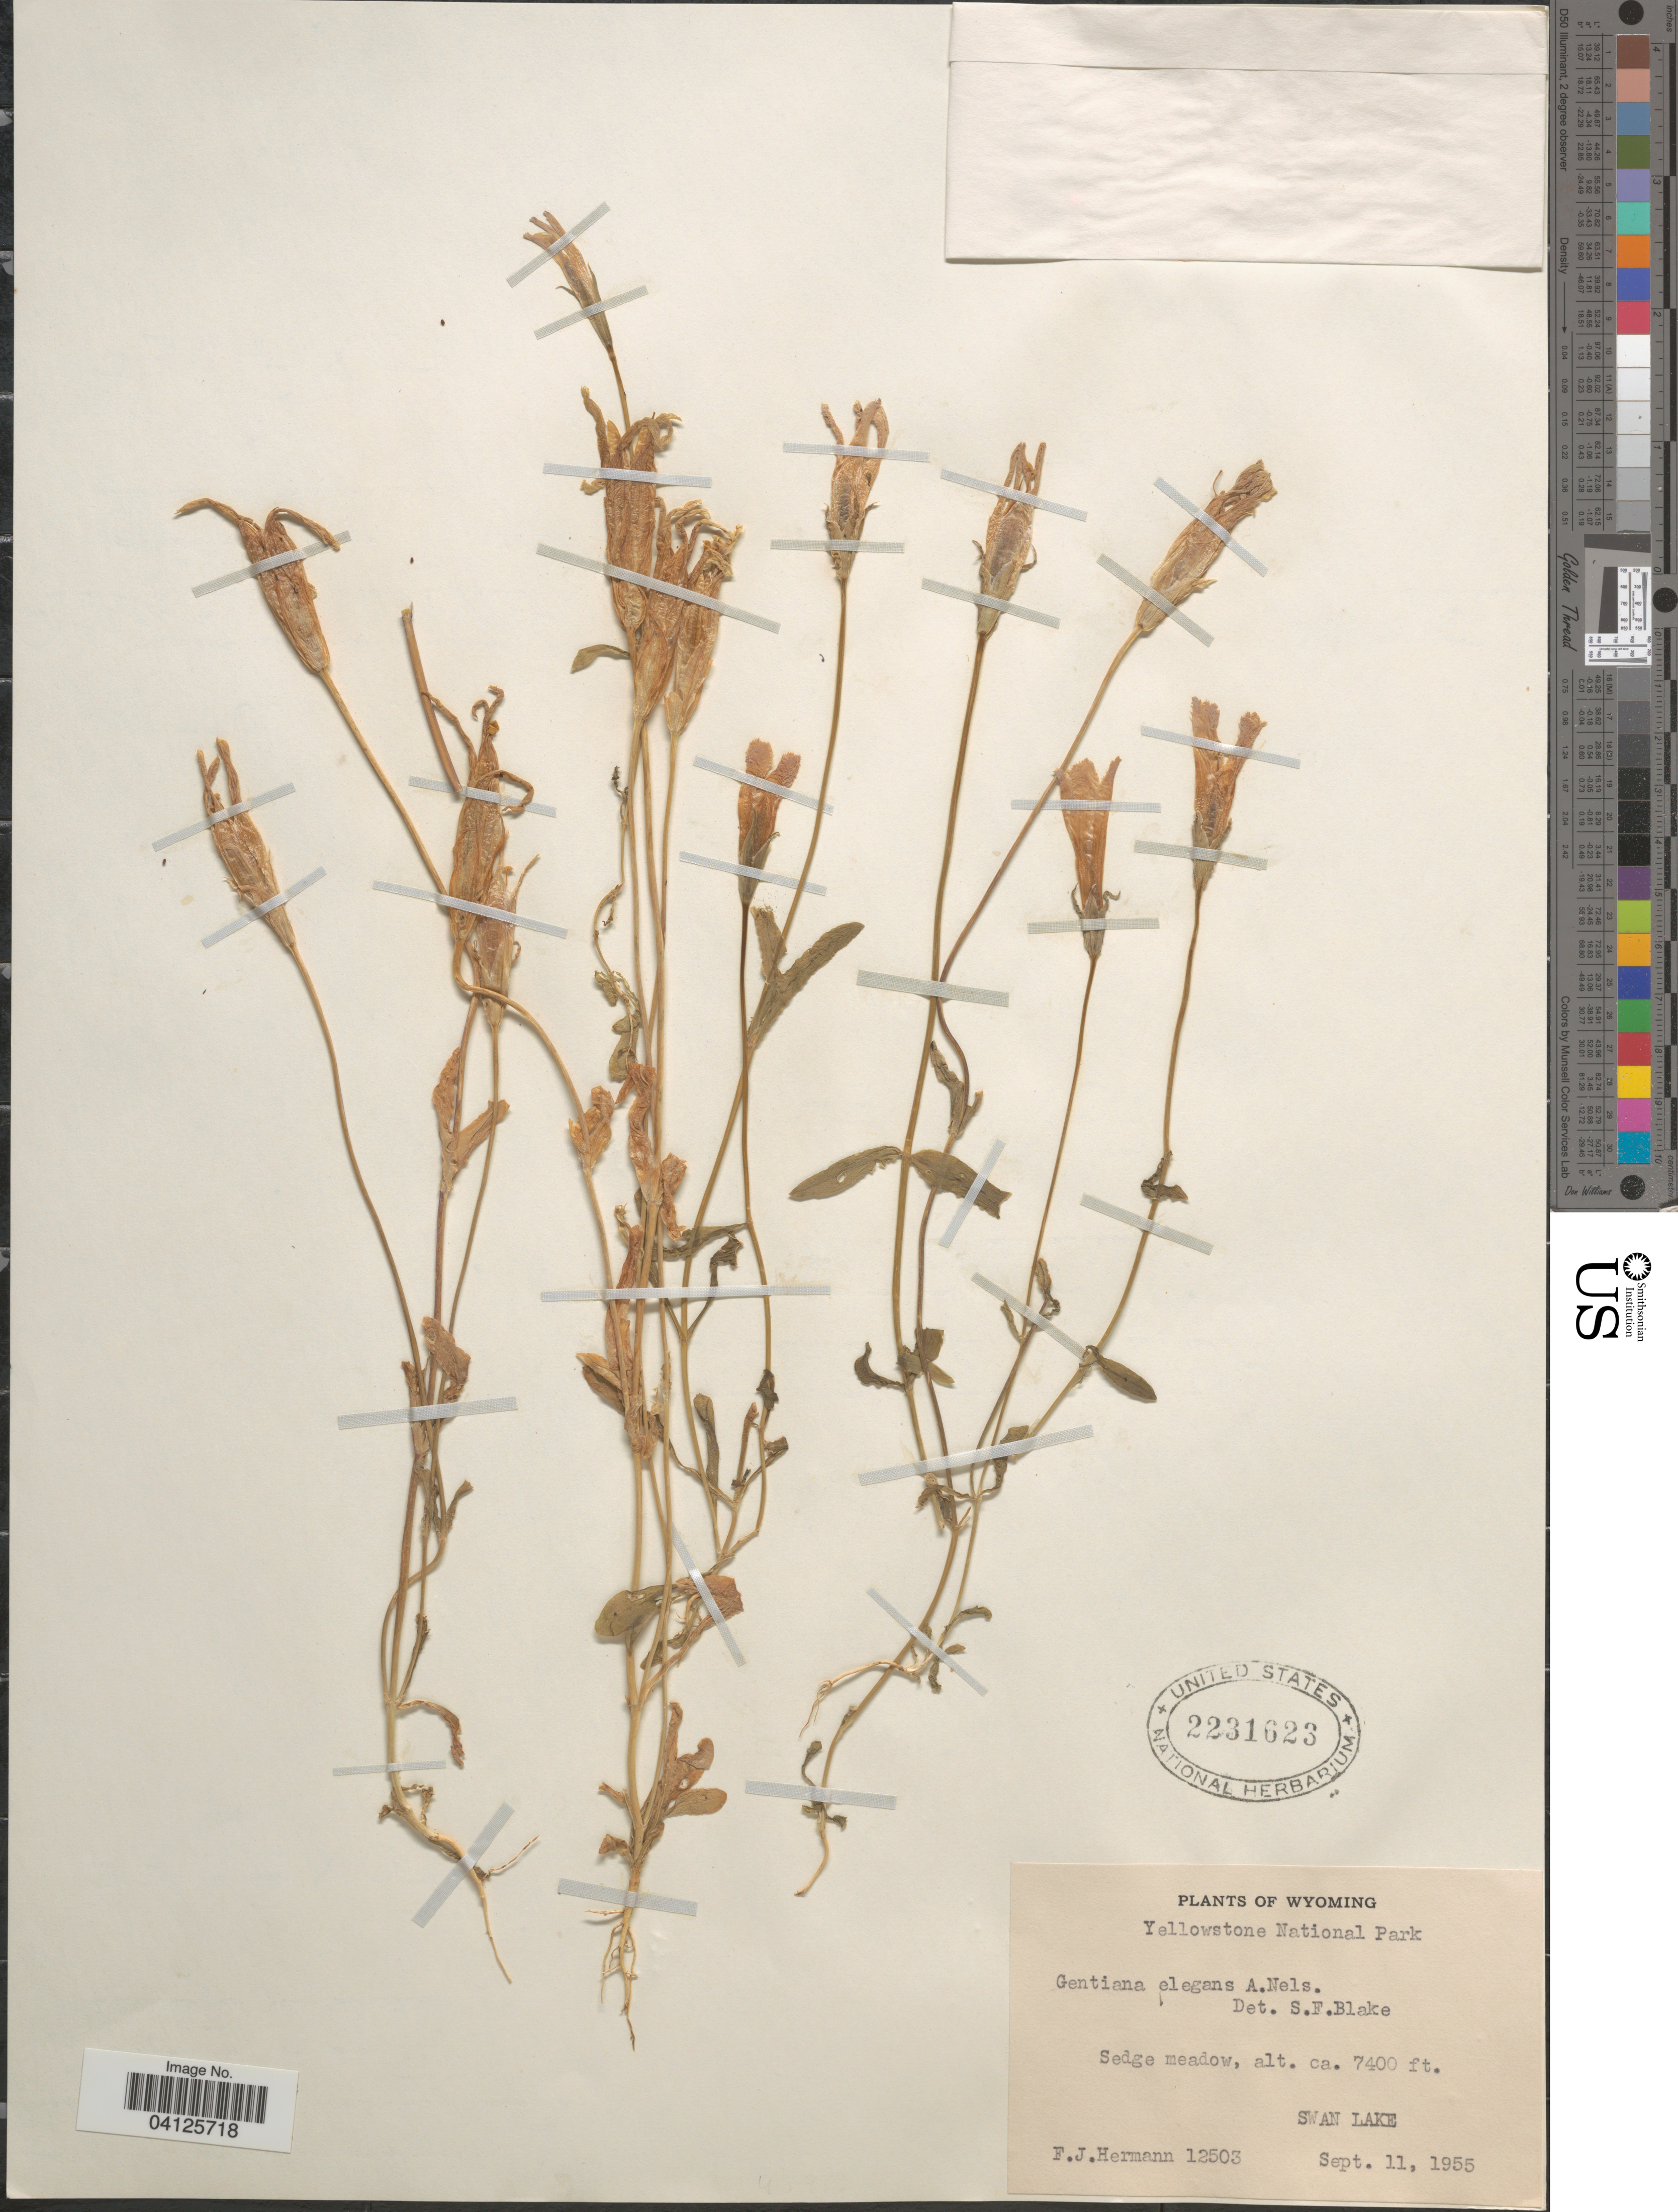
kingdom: Plantae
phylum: Tracheophyta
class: Magnoliopsida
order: Gentianales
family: Gentianaceae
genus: Gentiana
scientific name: Gentiana elegans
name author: A. Nelson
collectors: F. J. Hermann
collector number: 12503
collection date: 1955-09-11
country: United States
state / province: Wyoming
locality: Yellowstone National Park. Swan Lake.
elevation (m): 2256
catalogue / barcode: US 2231623